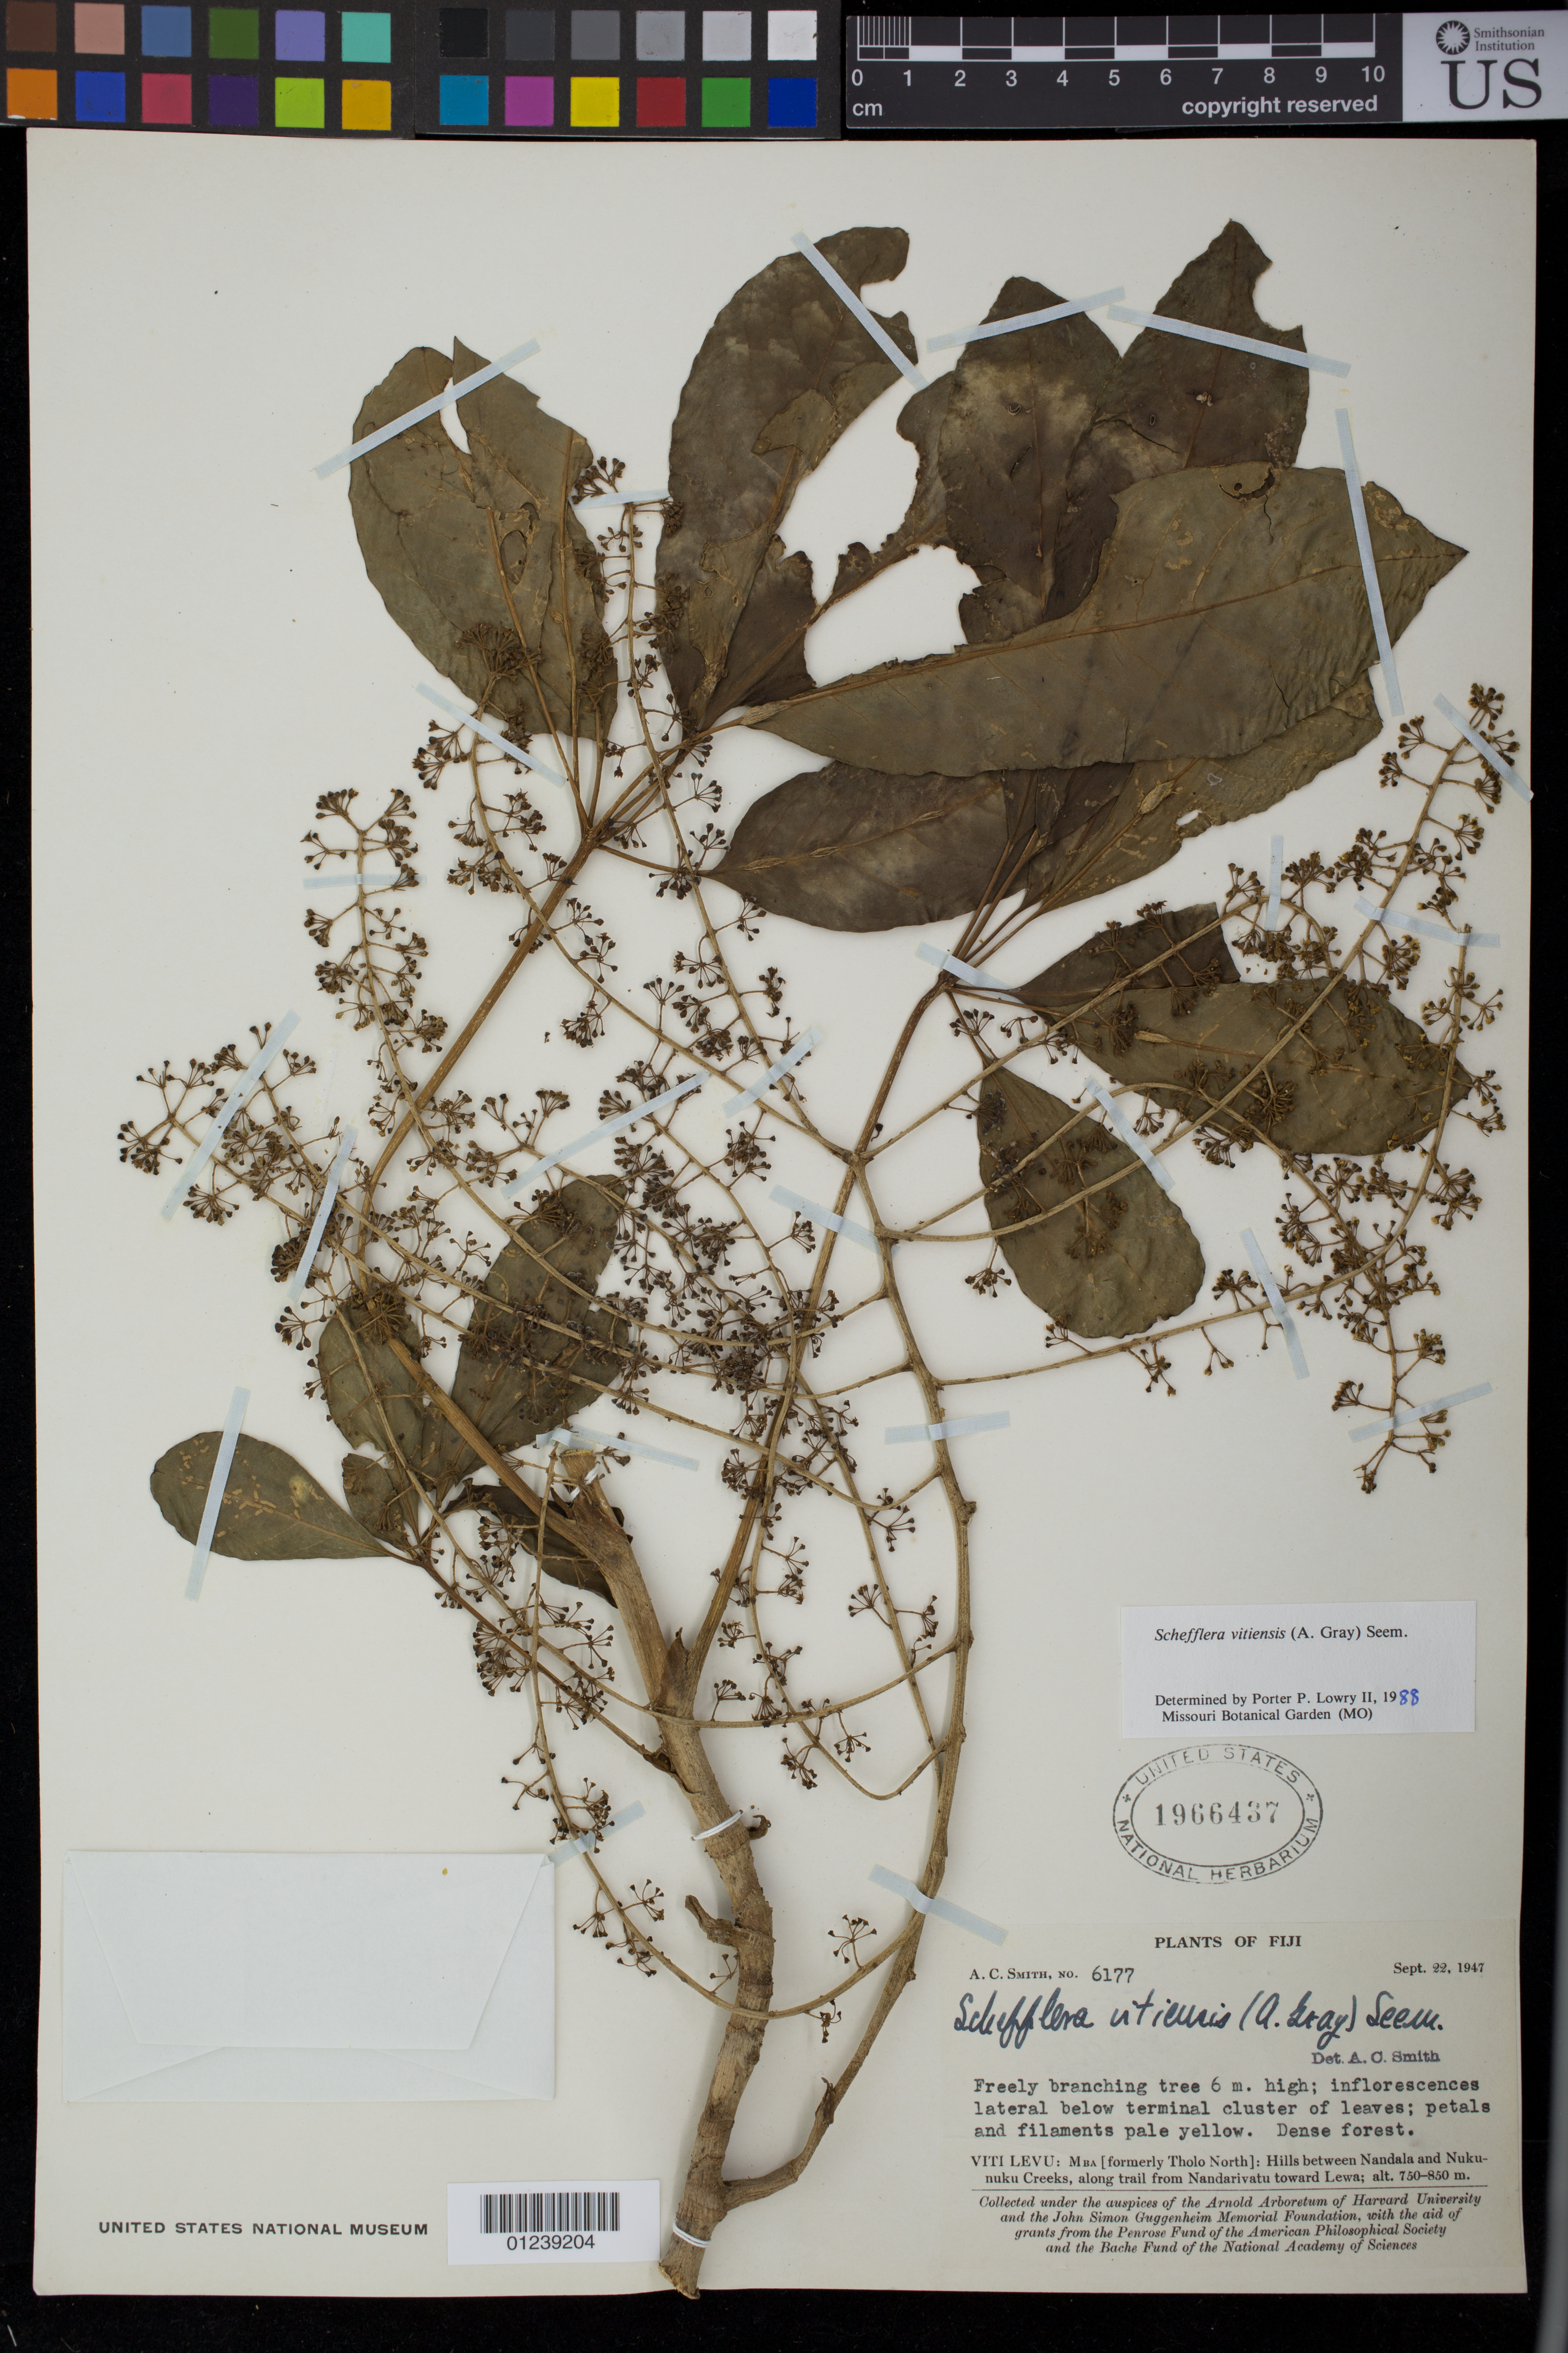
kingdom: Plantae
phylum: Tracheophyta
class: Magnoliopsida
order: Apiales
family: Araliaceae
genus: Schefflera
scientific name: Schefflera vitiensis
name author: (A. Gray) Seem.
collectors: A. C. Smith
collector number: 6177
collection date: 1947-09-22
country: Fiji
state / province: Western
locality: Viti Levu: MBA [formerly Tholo North]: Hills between Nandala and Nukunuku Creeks, along trail from Nandarivatu toward Lewa.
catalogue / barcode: US 1966437